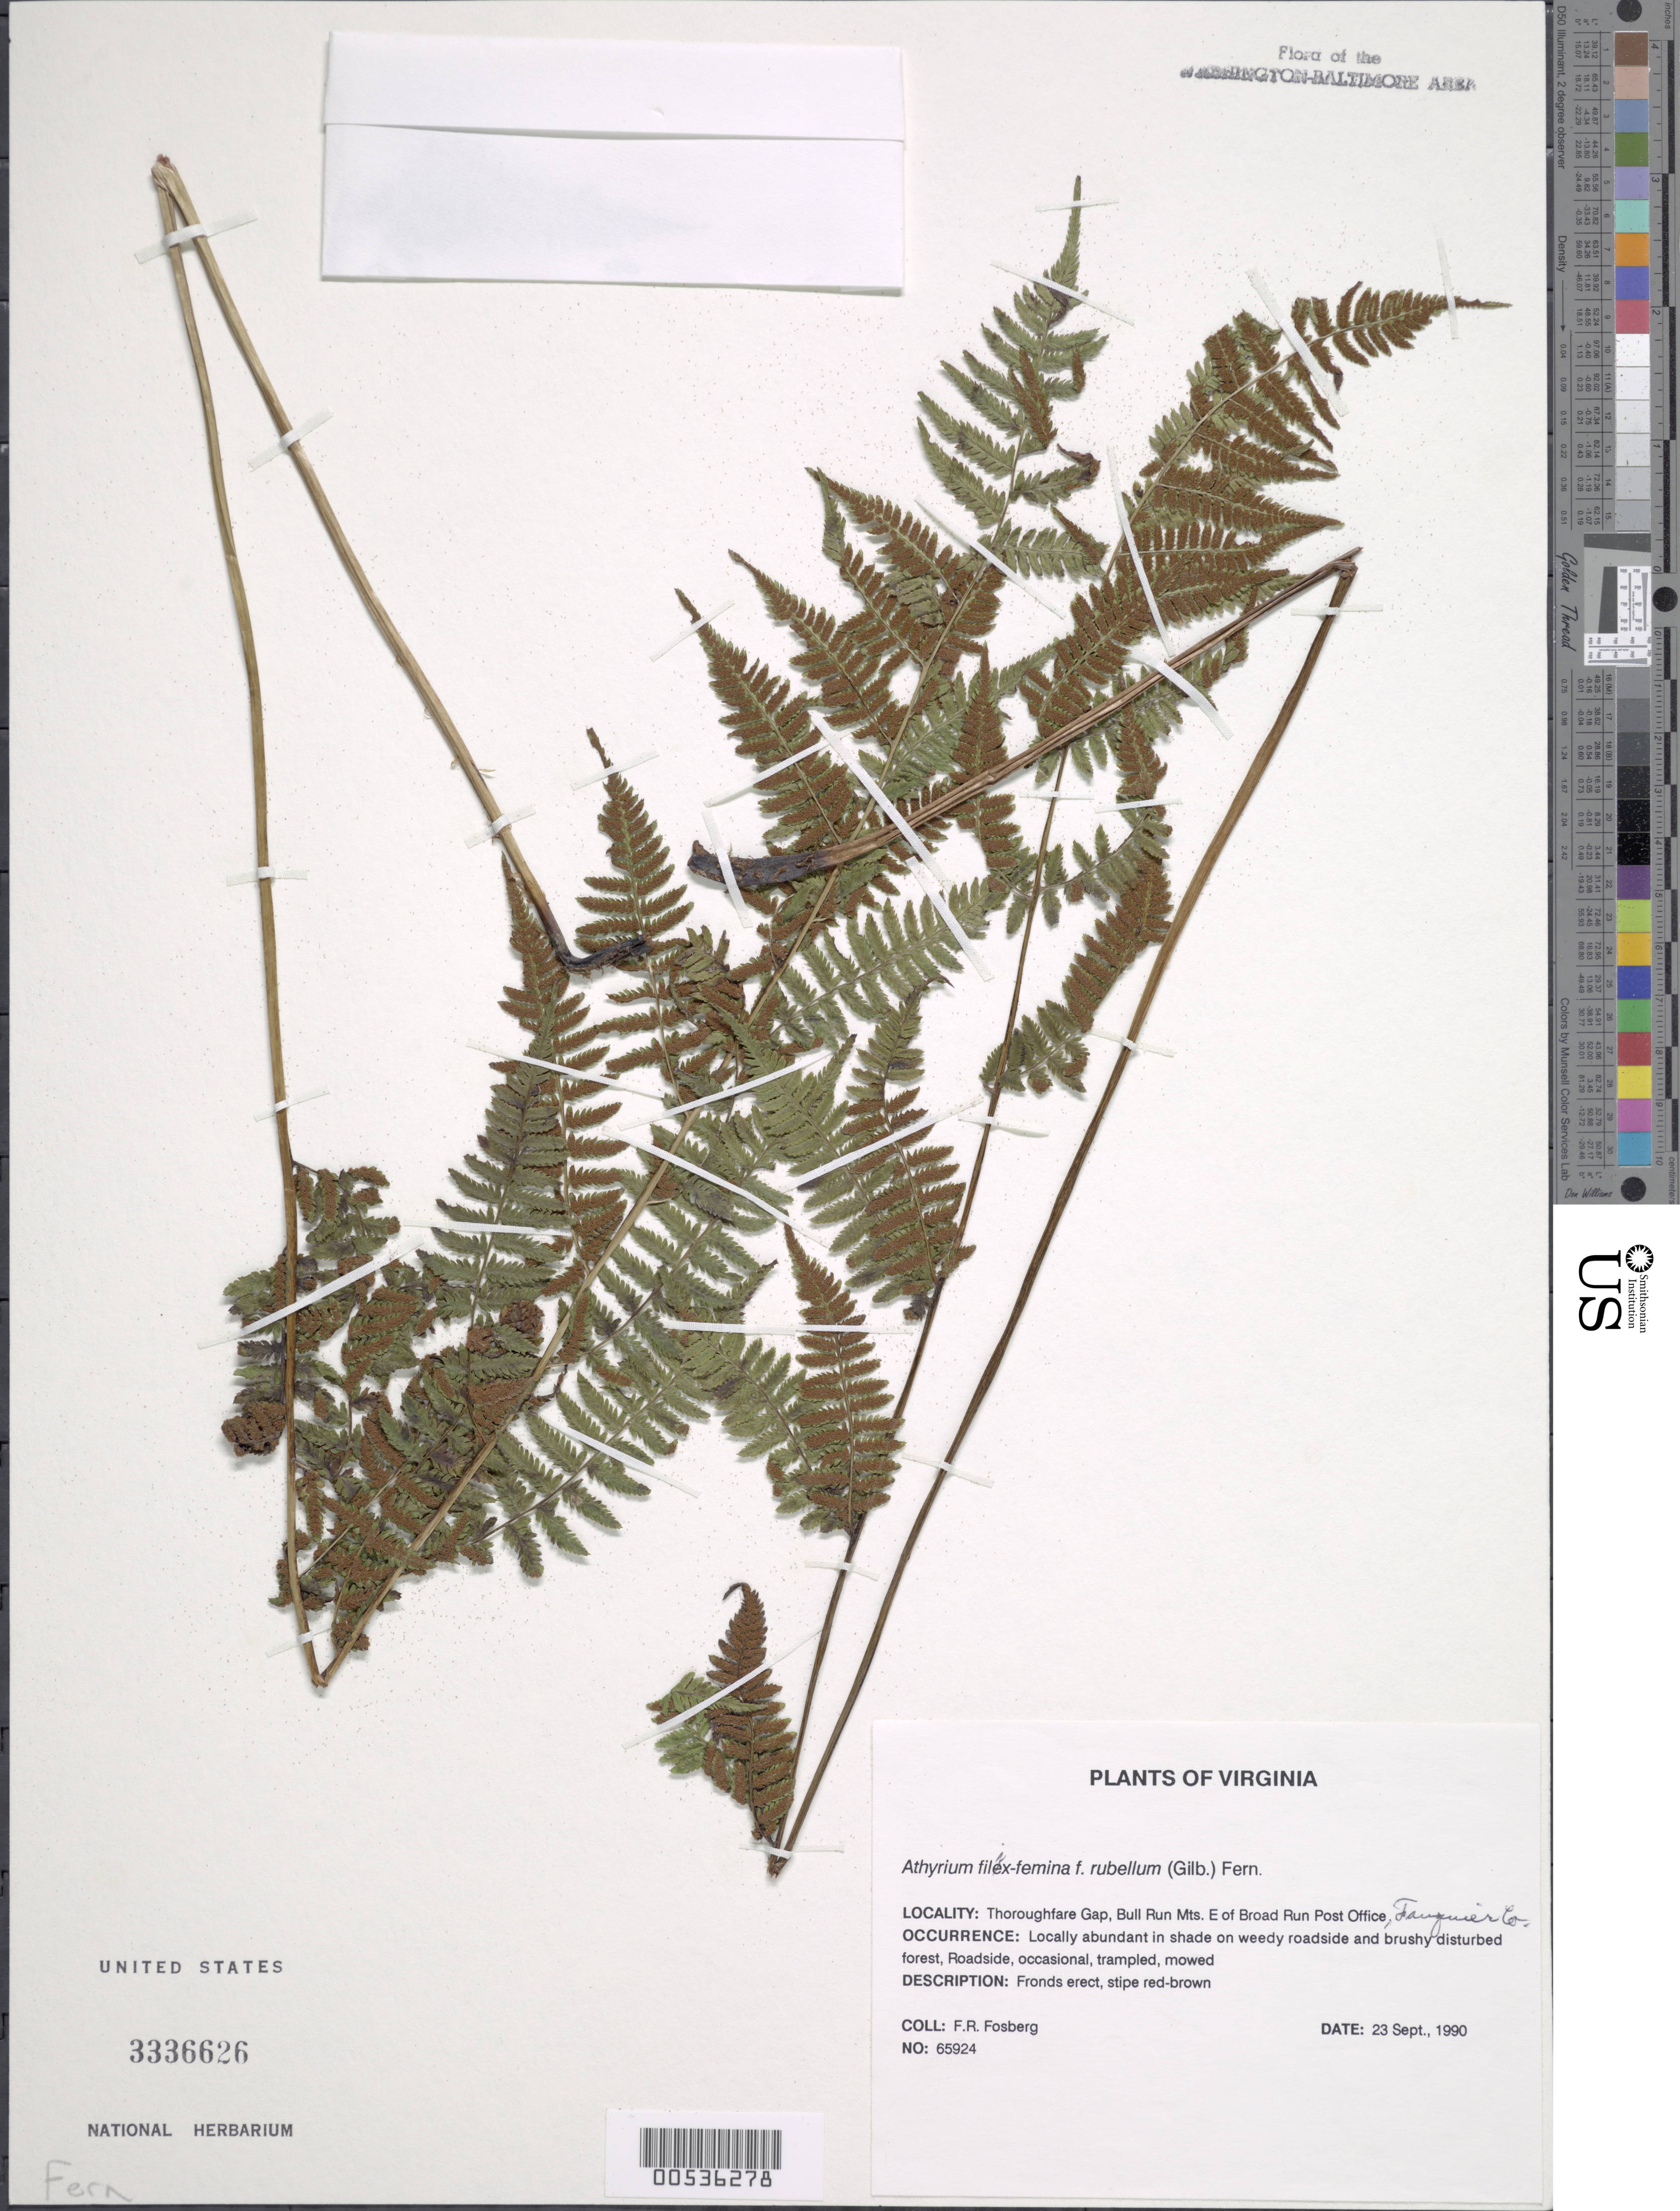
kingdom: Plantae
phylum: Tracheophyta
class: Polypodiopsida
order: Polypodiales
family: Athyriaceae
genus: Athyrium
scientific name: Athyrium filix-femina var. asplenioides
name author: (Michx.) Farw.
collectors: F. R. Fosberg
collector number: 65924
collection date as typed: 23 Sep 1990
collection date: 1990-09-23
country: United States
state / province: Virginia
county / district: Fauquier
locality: Thorofare Gap, Bull Run Mts., E of Broad Run Post Office Bull Run Mts.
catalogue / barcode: US 3336626